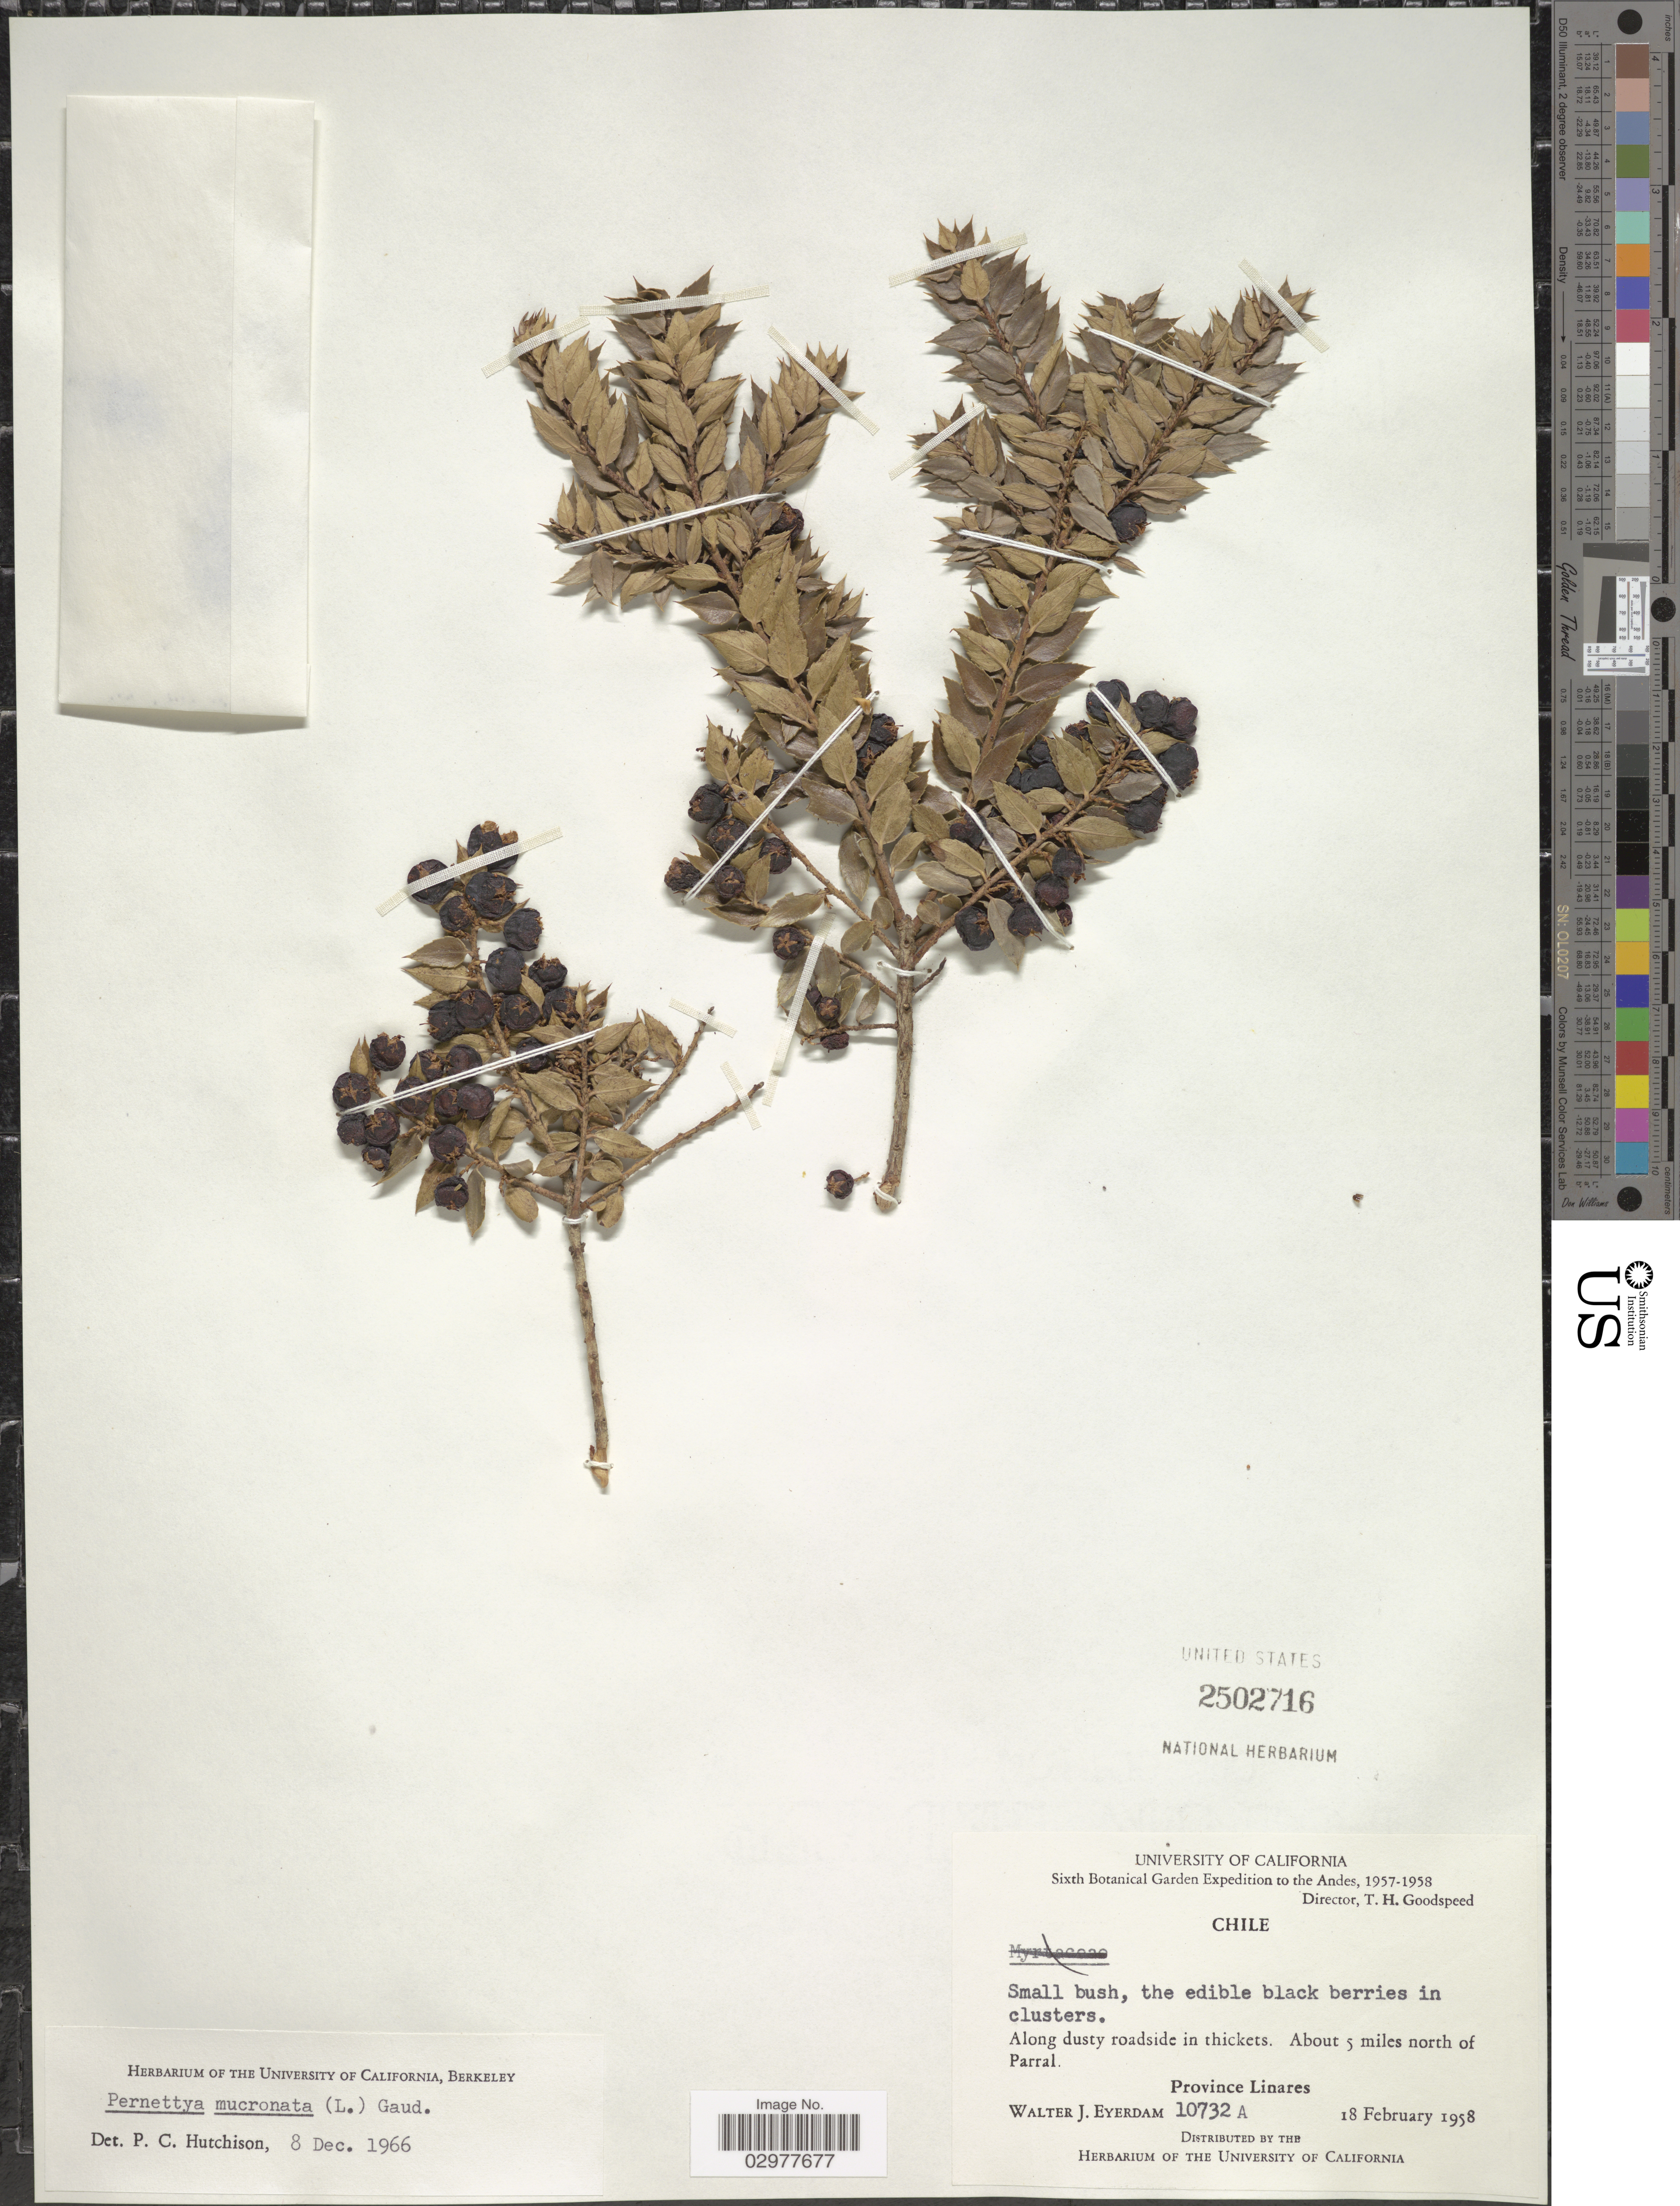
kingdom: Plantae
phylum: Tracheophyta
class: Magnoliopsida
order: Ericales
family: Ericaceae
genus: Pernettya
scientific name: Pernettya mucronata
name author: (L. f.) Gaudich. ex A. Spreng.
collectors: W. J. Eyerdam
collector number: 10732A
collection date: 1958-02-18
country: Chile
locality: The Andes, Along dusty roadside in thickets. About 5 miles north of Parral. Province Linares.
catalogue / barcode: US 2502716